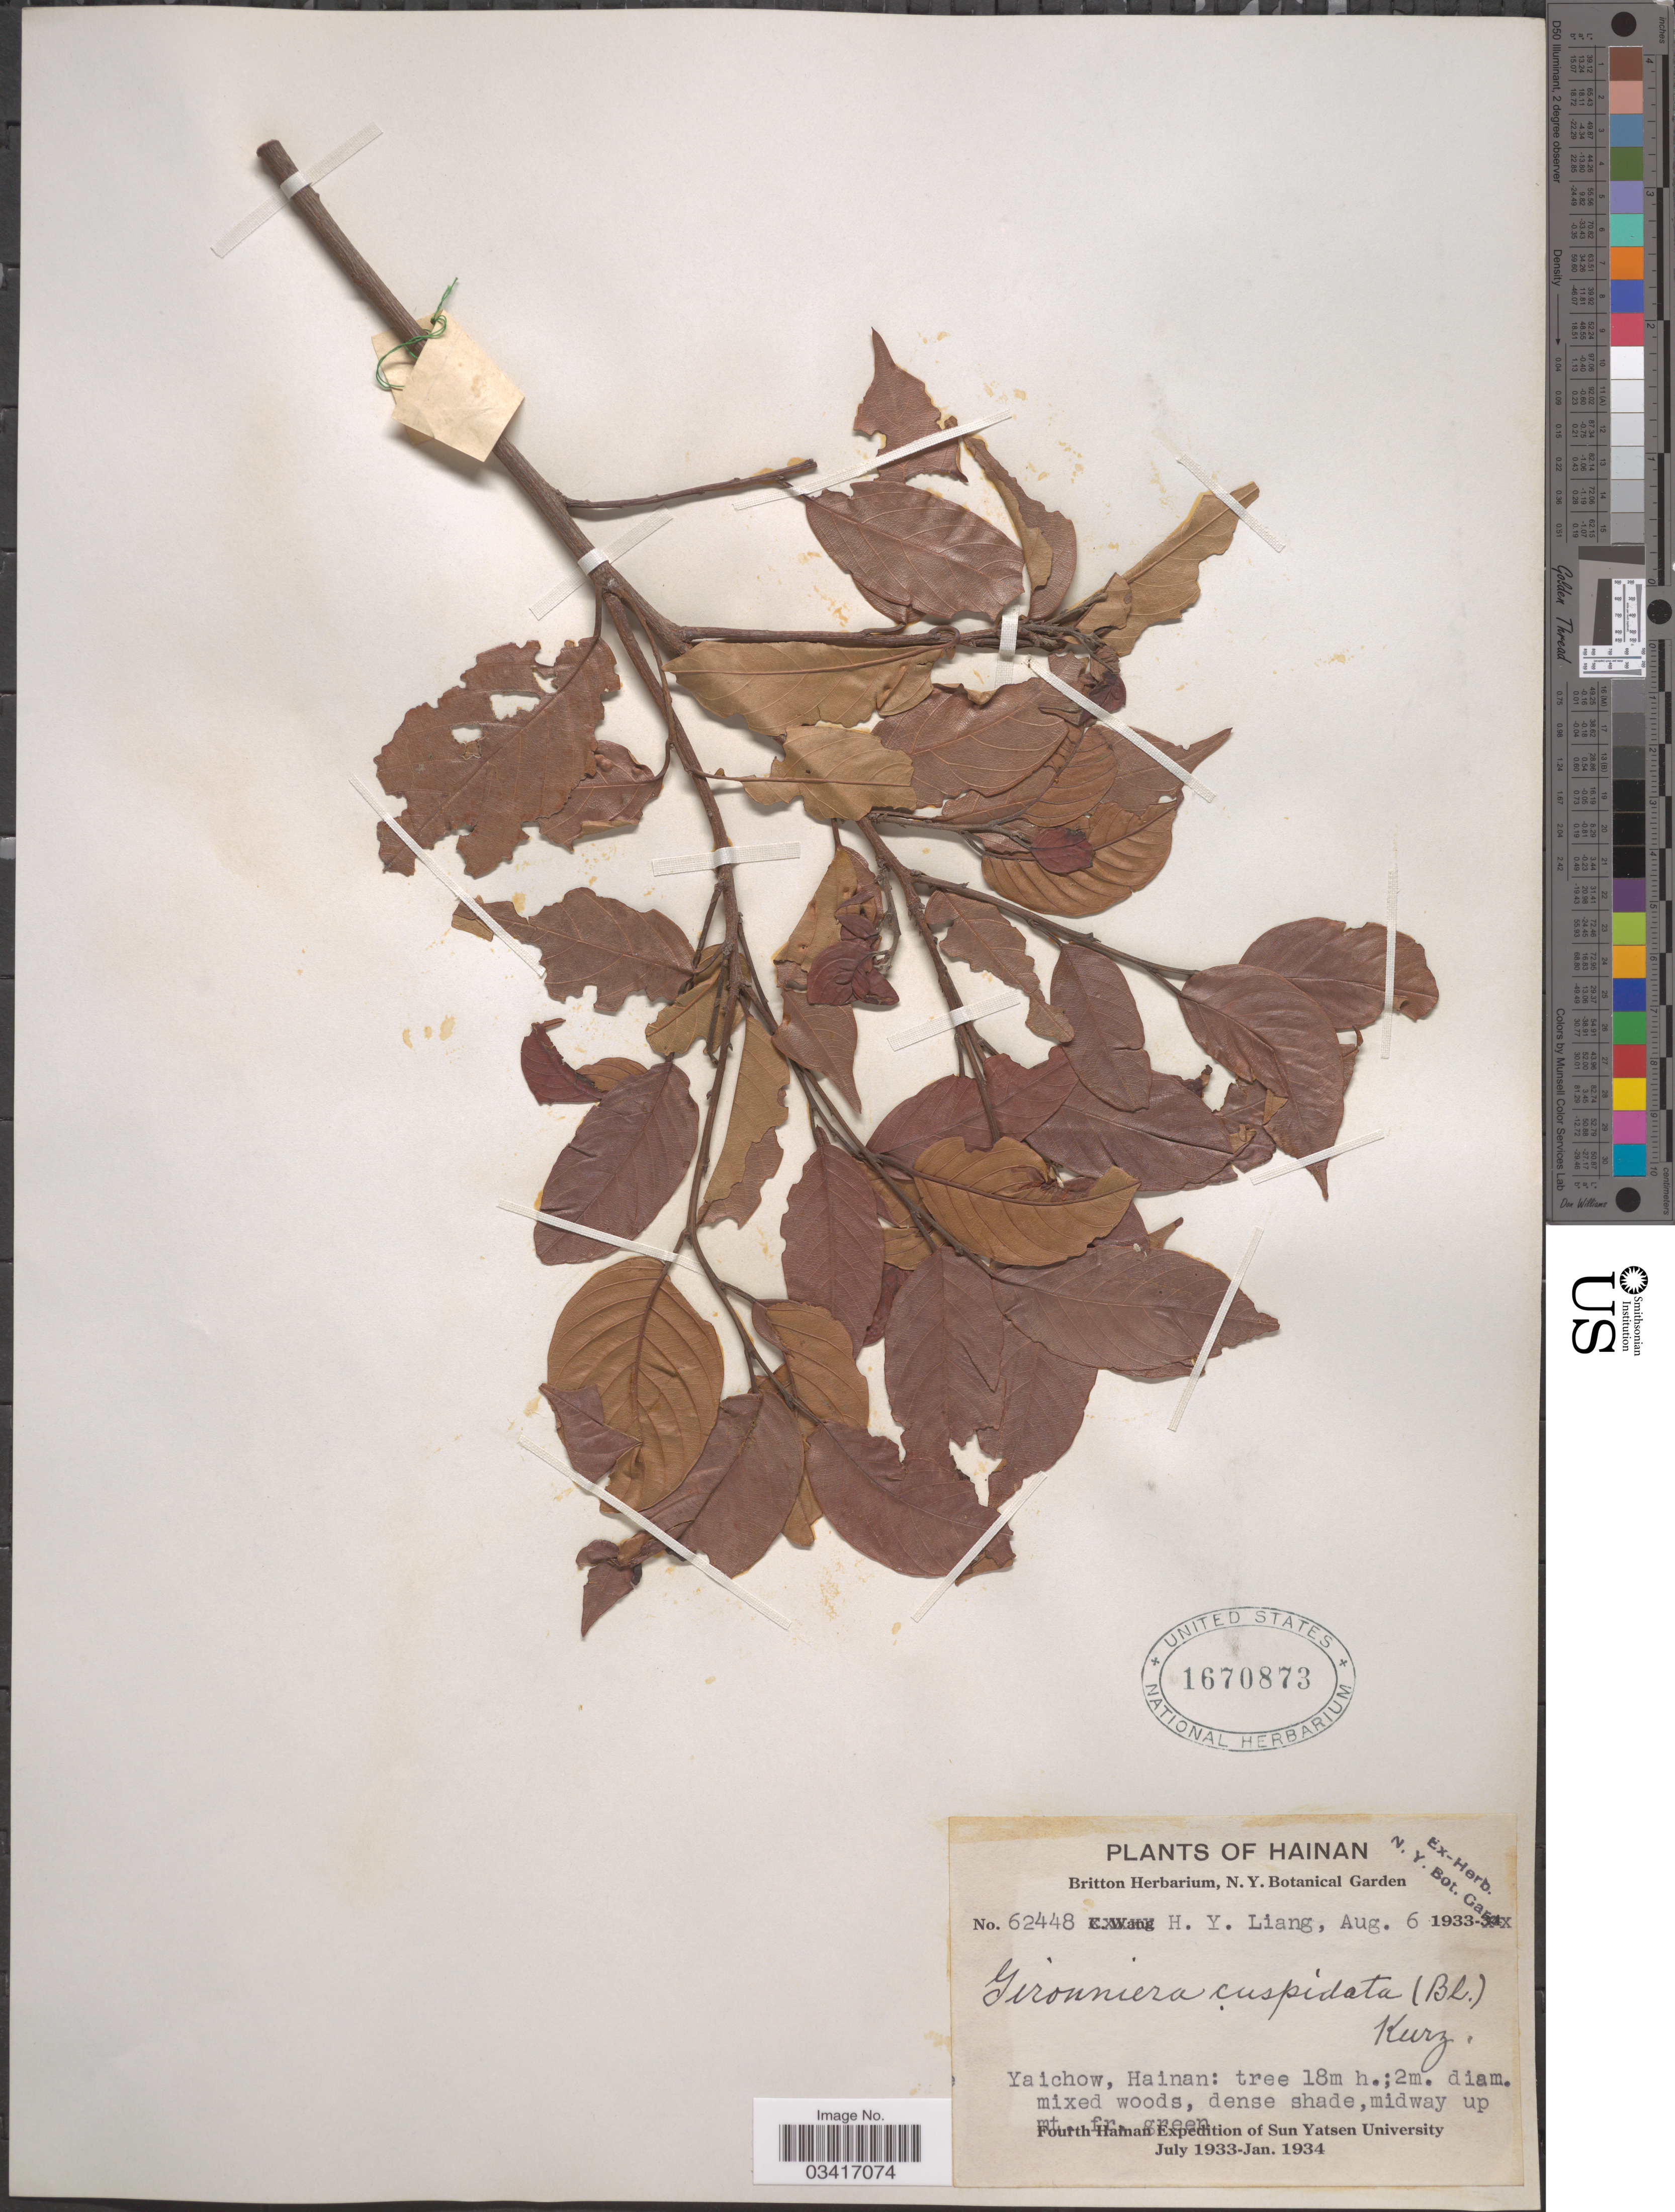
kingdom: Plantae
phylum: Tracheophyta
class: Magnoliopsida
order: Rosales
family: Cannabaceae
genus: Aphananthe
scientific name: Aphananthe cuspidata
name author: (Blume) Planch.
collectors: H. Y. Liang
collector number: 62448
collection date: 1933-08-06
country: China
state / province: Hainan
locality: Yaichow.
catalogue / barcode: US 1670873